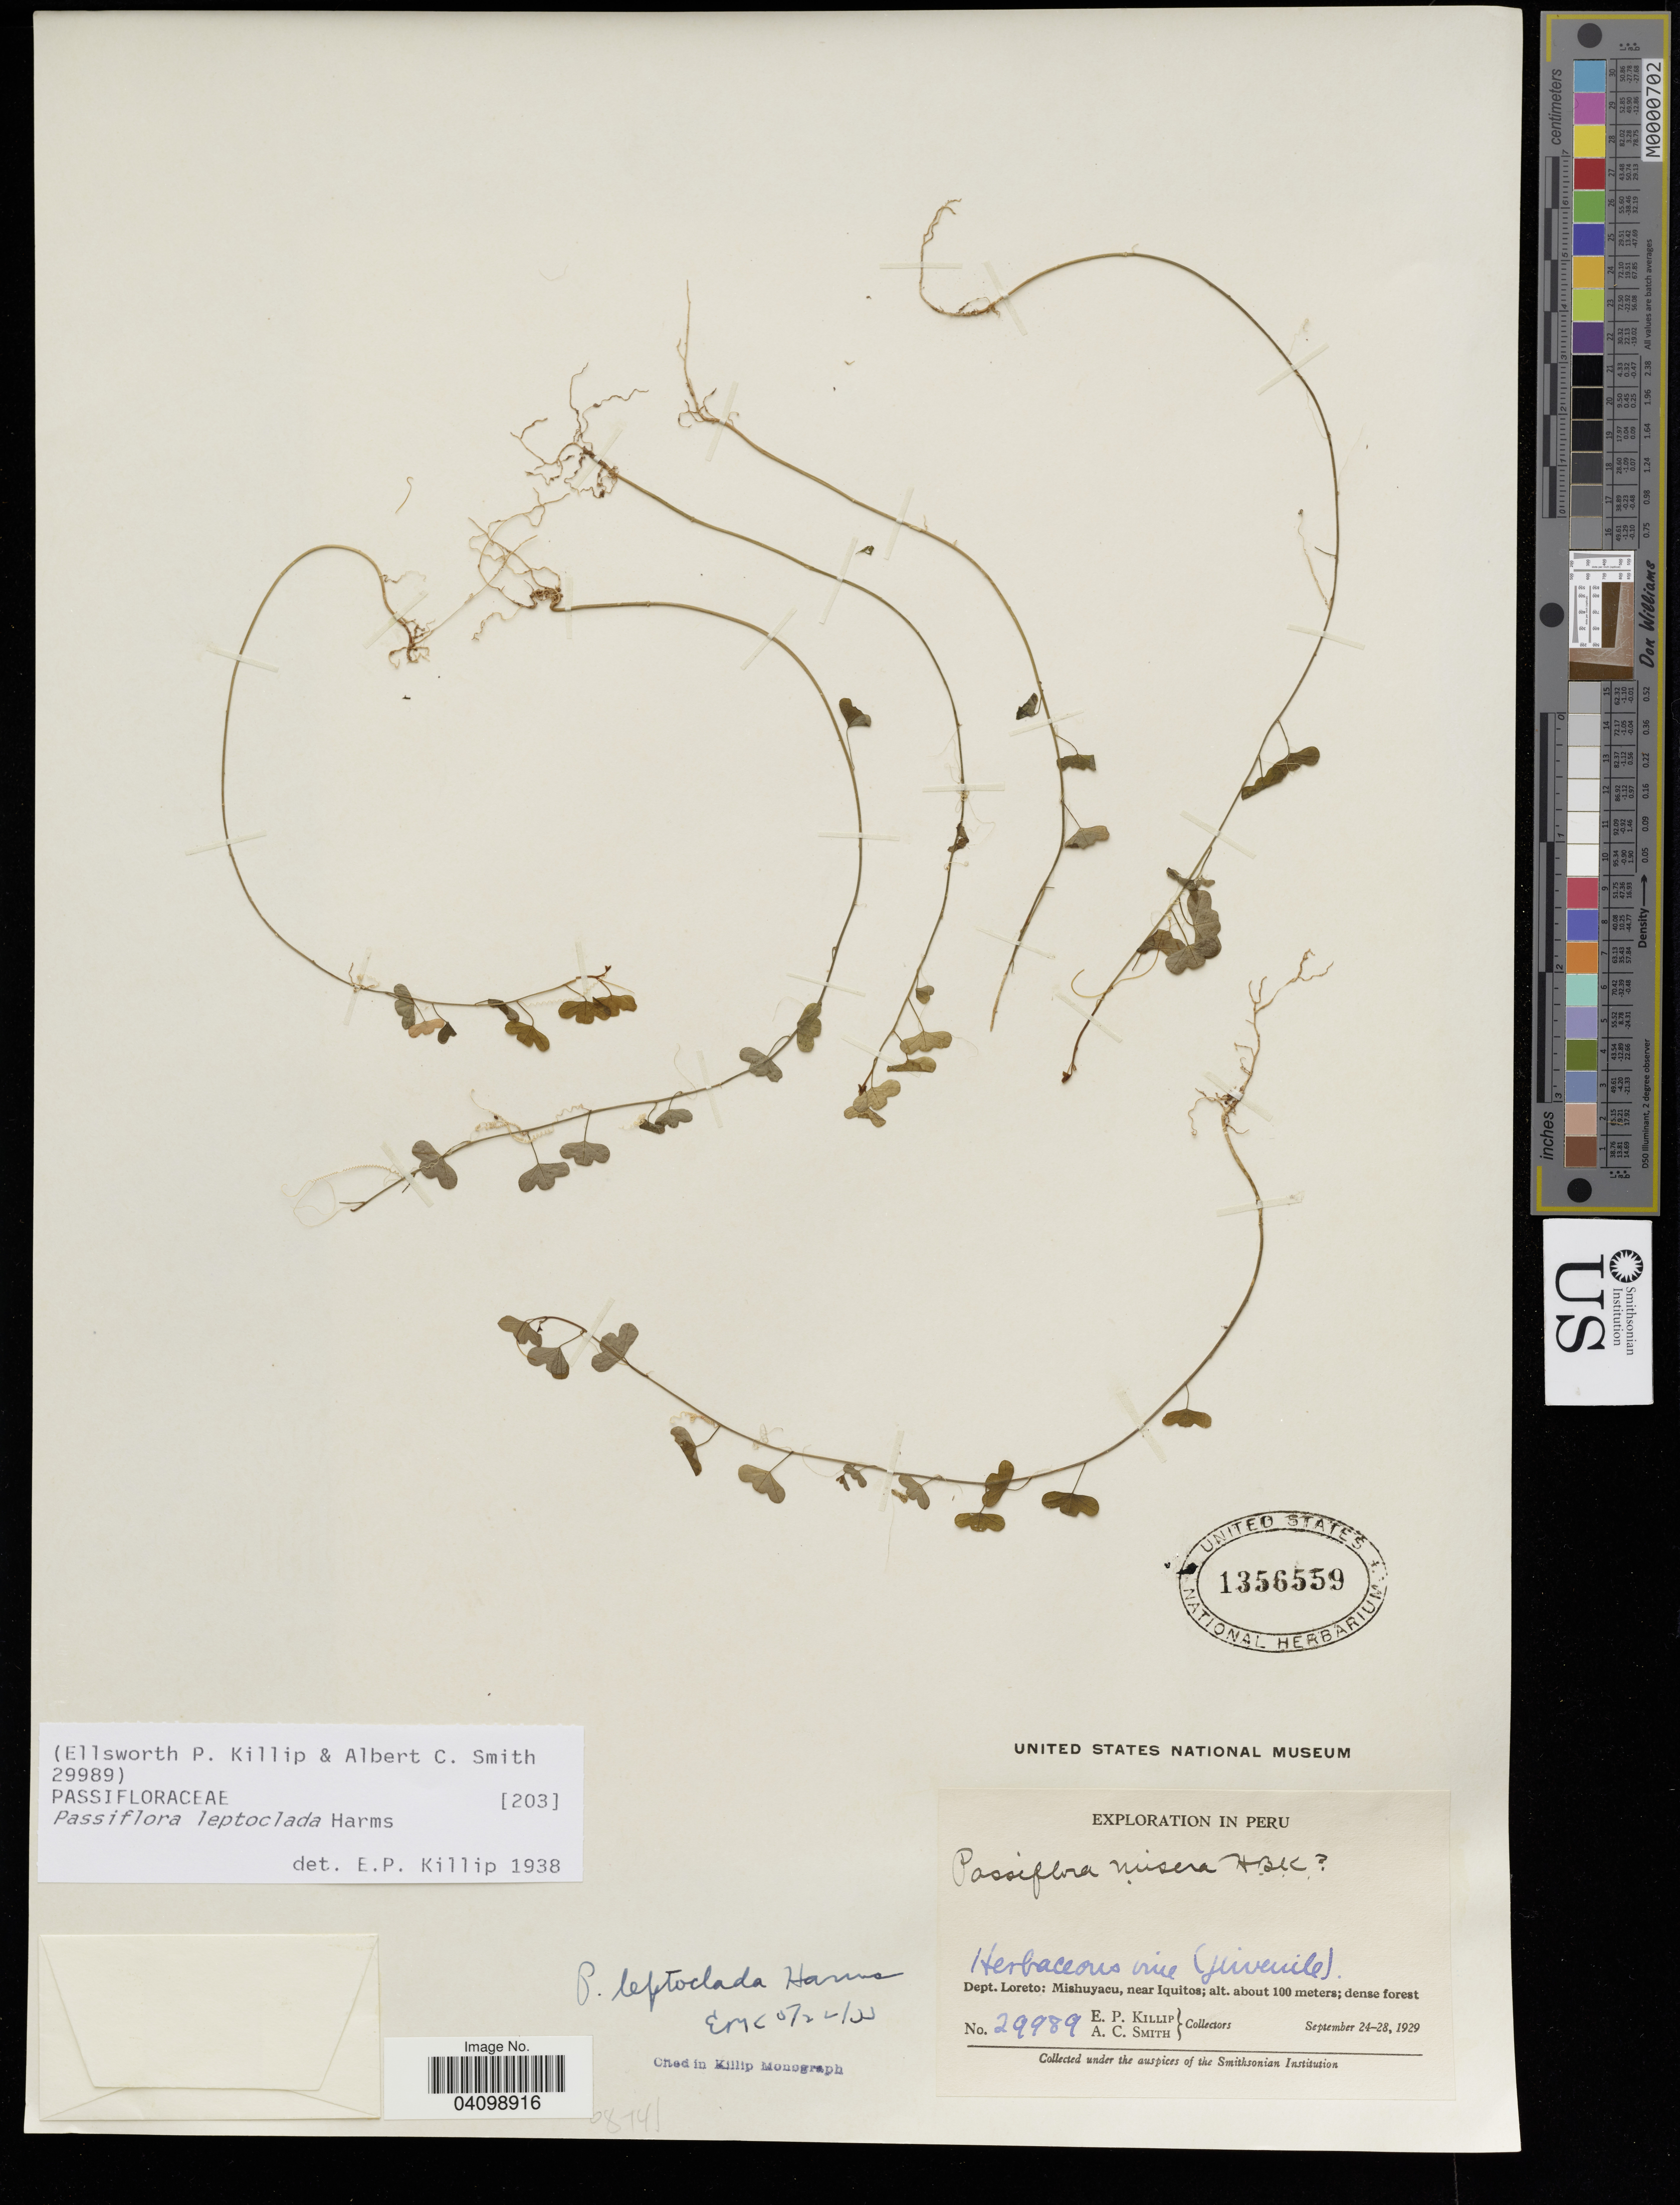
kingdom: Plantae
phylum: Tracheophyta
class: Magnoliopsida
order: Malpighiales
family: Passifloraceae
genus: Passiflora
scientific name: Passiflora leptoclada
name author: Harms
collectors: E. Killip & A. C. Smith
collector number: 29989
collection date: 1929-09-24/1929-09-28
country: Peru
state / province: Loreto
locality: Mishuyacu, near Iquitos.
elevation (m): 100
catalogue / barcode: US 1356559